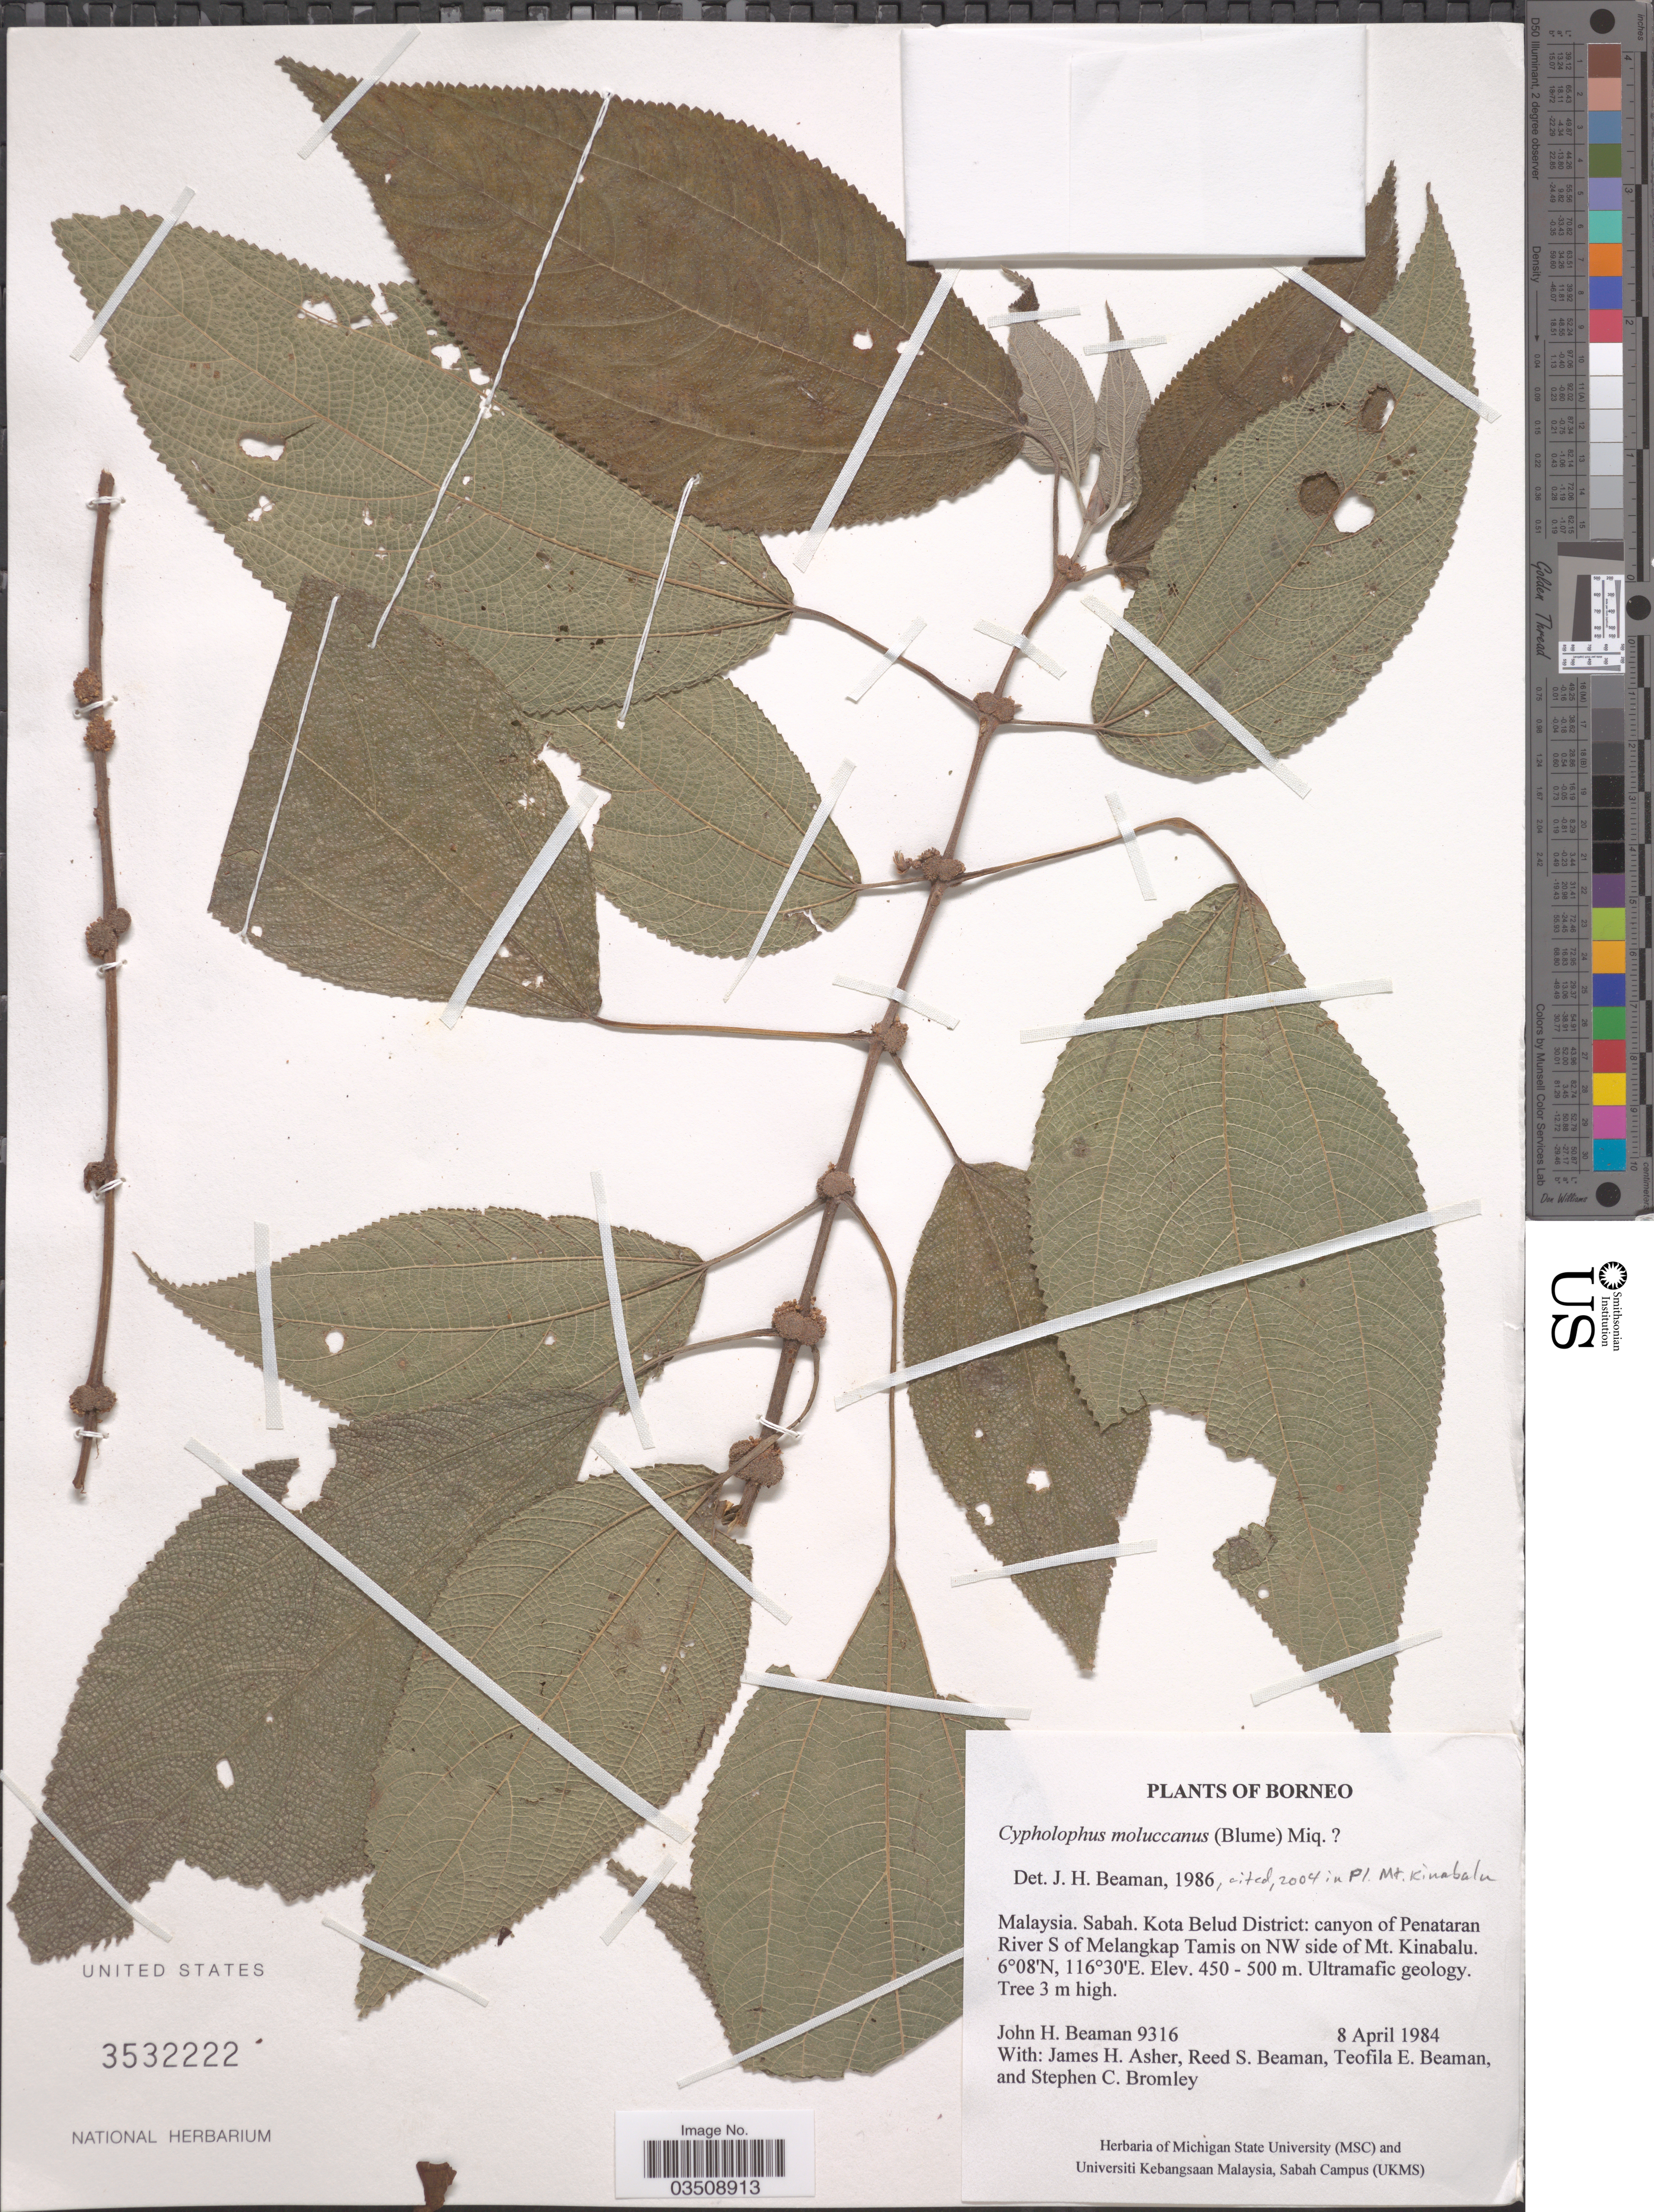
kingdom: Plantae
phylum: Tracheophyta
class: Magnoliopsida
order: Rosales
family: Urticaceae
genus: Cypholophus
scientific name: Cypholophus moluccanus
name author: (Blume) Miq.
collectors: J. H. Beaman, J. Asher, R. S. Beaman, T. E. Beaman & S. Bromley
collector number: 9316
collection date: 1984-04-08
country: Malaysia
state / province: Sabah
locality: Borneo. Kota Belud District: canyon of Penataran. River S of Melangkap Tamis on NW side of Mt. Kinabalu.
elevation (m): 450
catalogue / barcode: US 3532222